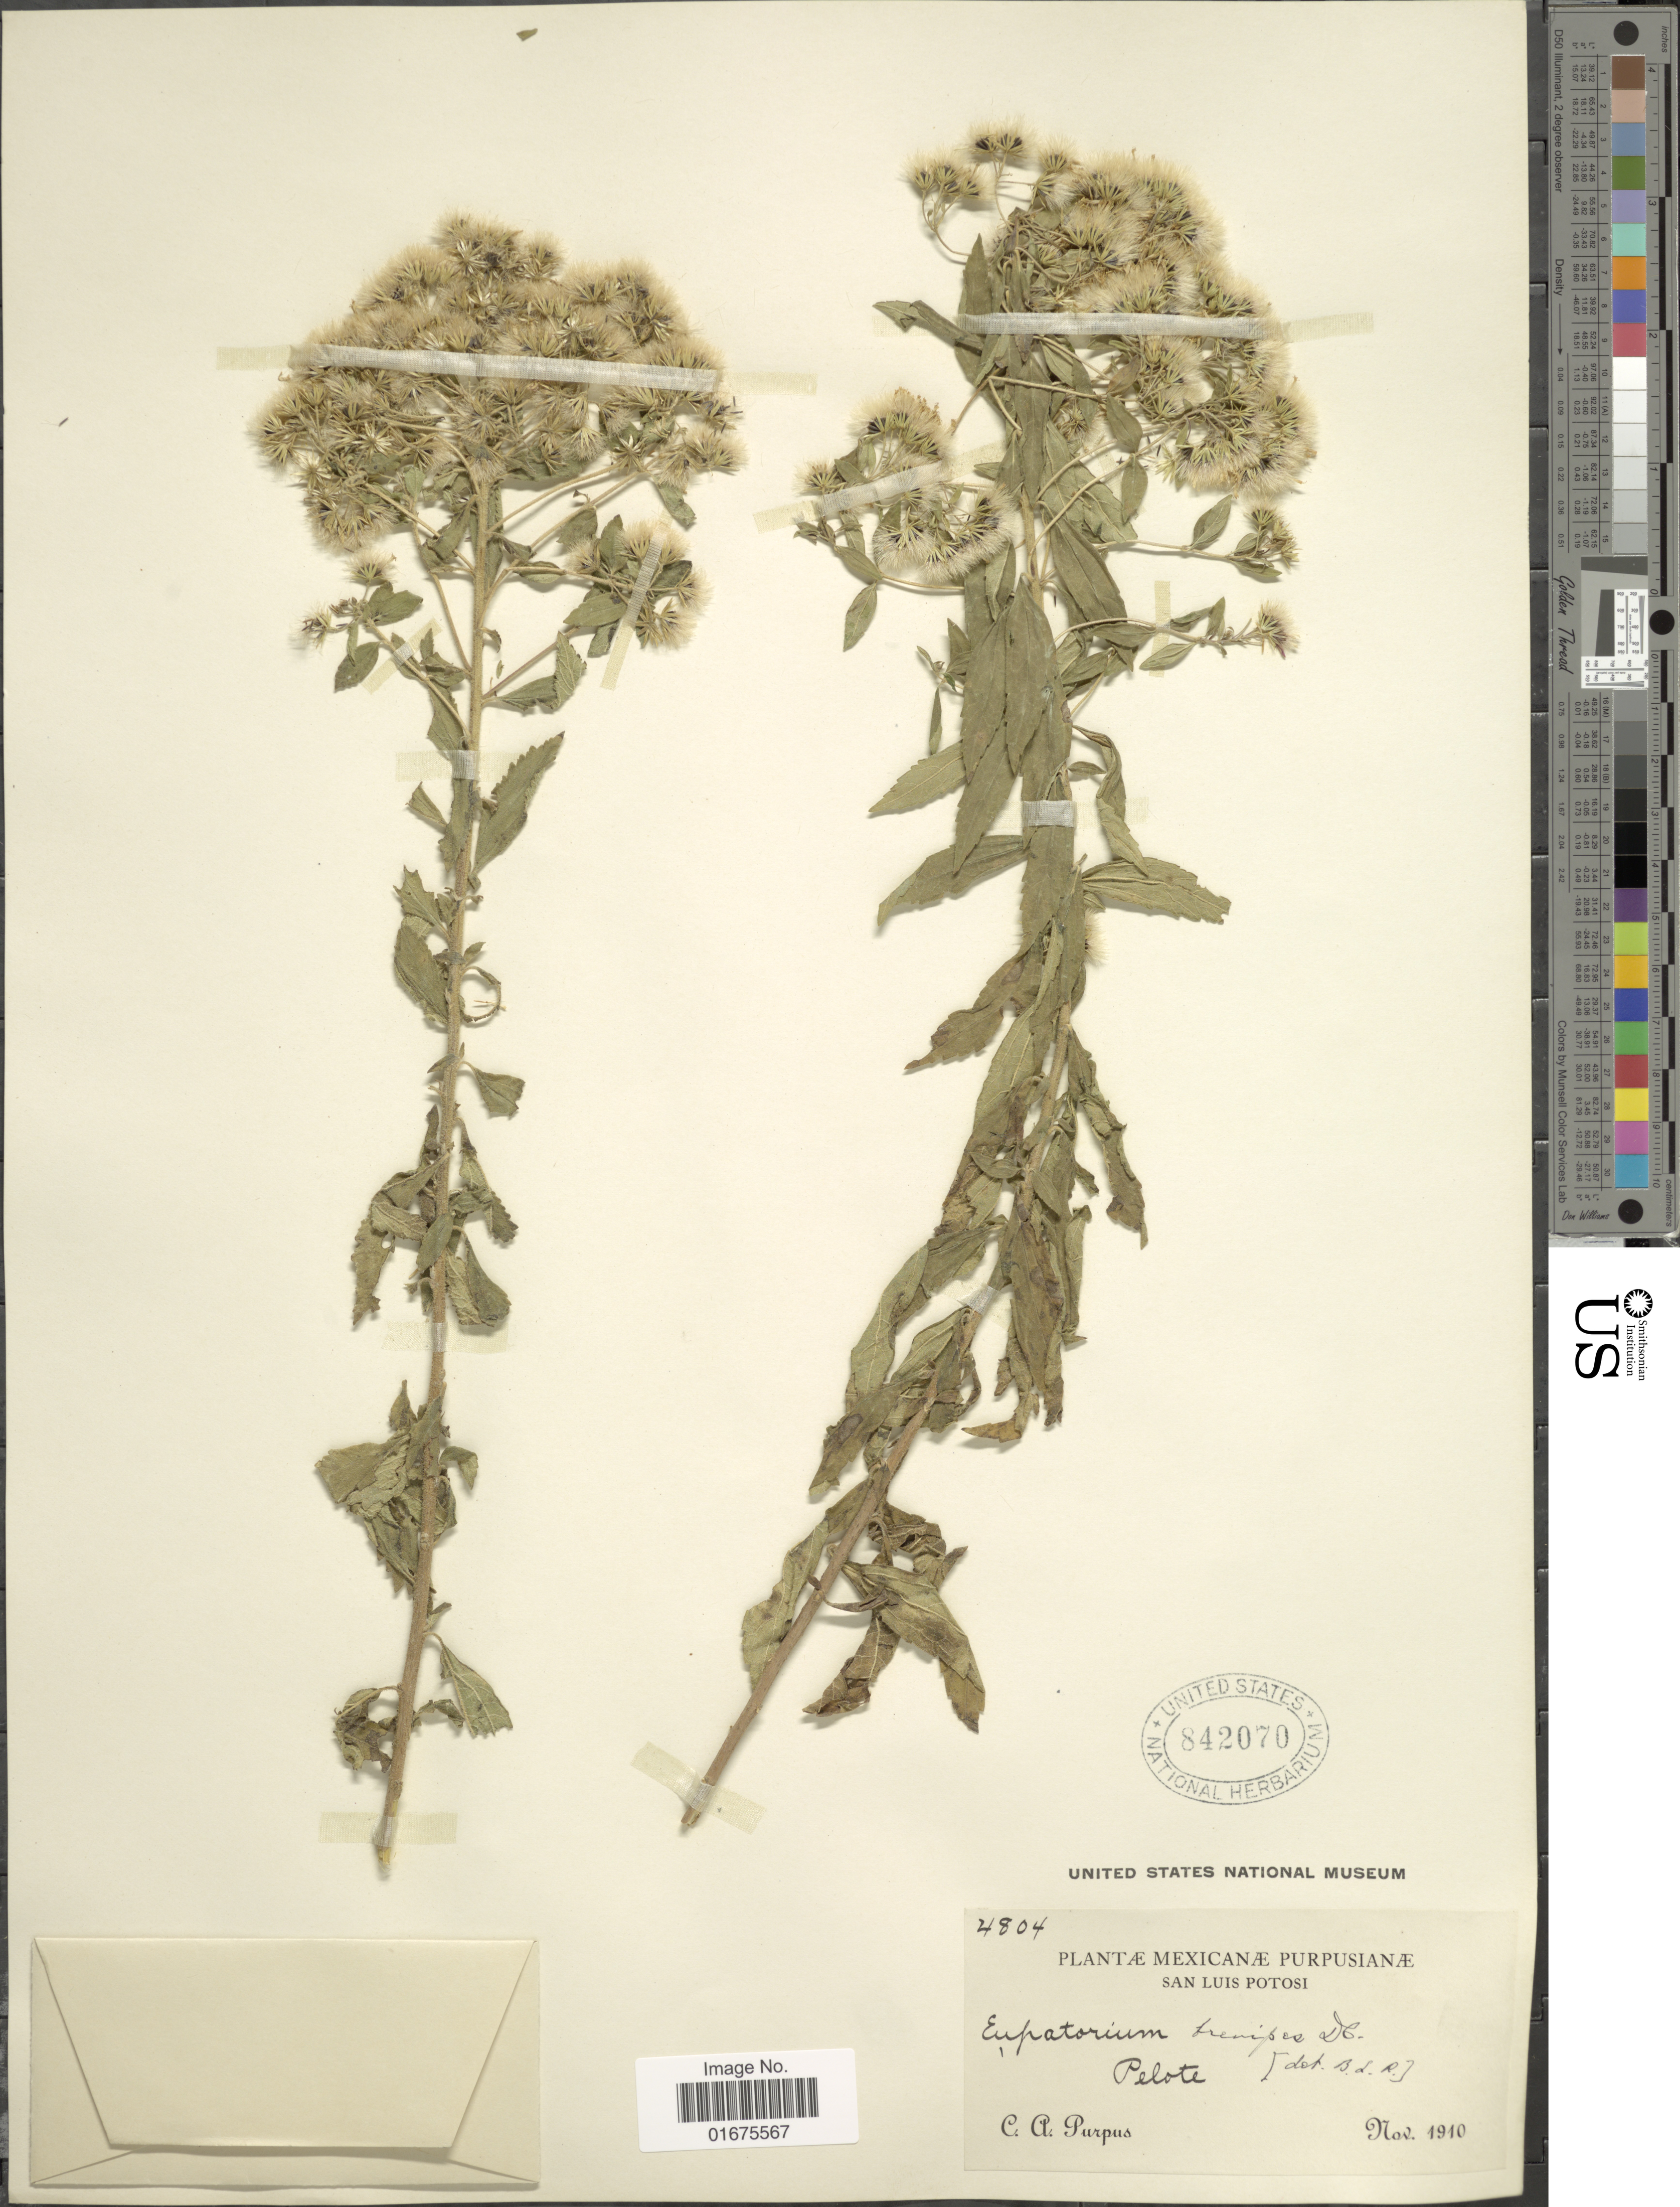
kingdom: Plantae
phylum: Tracheophyta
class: Magnoliopsida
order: Asterales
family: Asteraceae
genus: Ageratina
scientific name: Ageratina brevipes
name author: (DC.) R.M. King & H. Rob.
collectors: C. A. Purpus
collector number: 4804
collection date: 1910-11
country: Mexico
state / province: San Luis Potosí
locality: Pelote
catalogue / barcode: US 842070